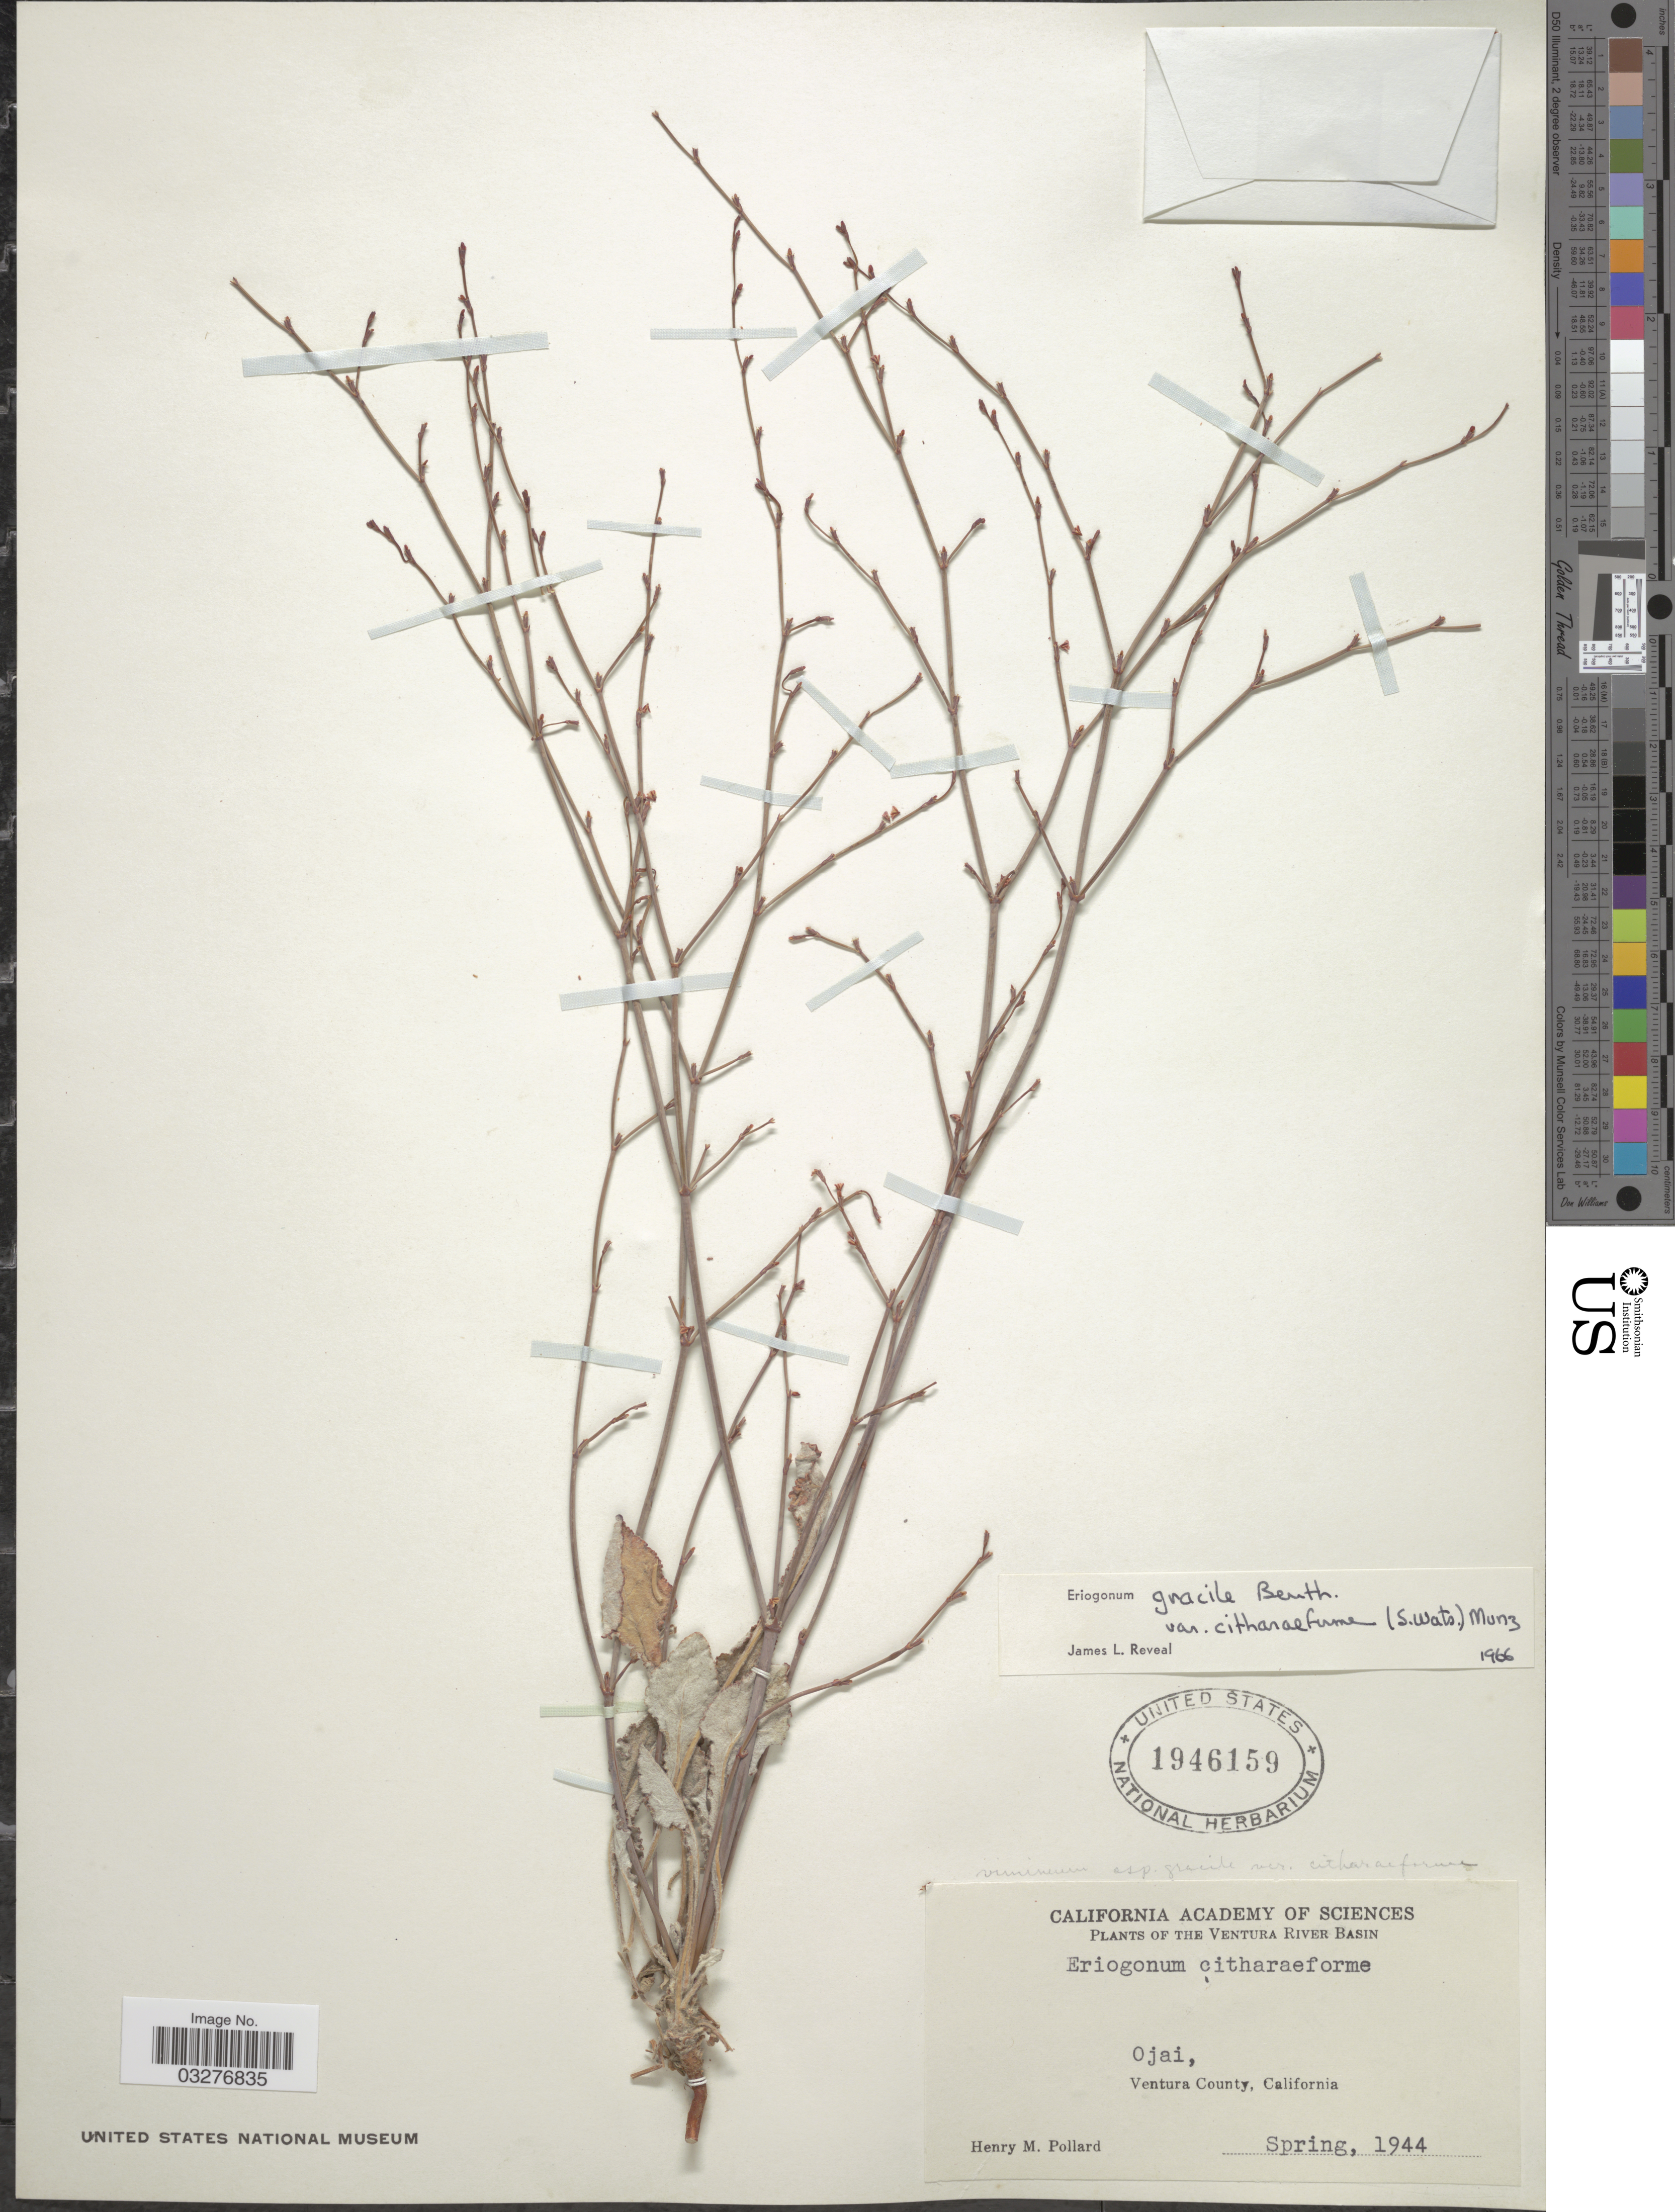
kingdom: Plantae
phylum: Tracheophyta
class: Magnoliopsida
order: Caryophyllales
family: Polygonaceae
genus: Eriogonum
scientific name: Eriogonum gracile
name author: Benth.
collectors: H. M. Pollard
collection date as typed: Spring, 1944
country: United States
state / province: California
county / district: Ventura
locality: The Ventura River Basin. Ojai, Ventura County.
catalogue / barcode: US 1946159